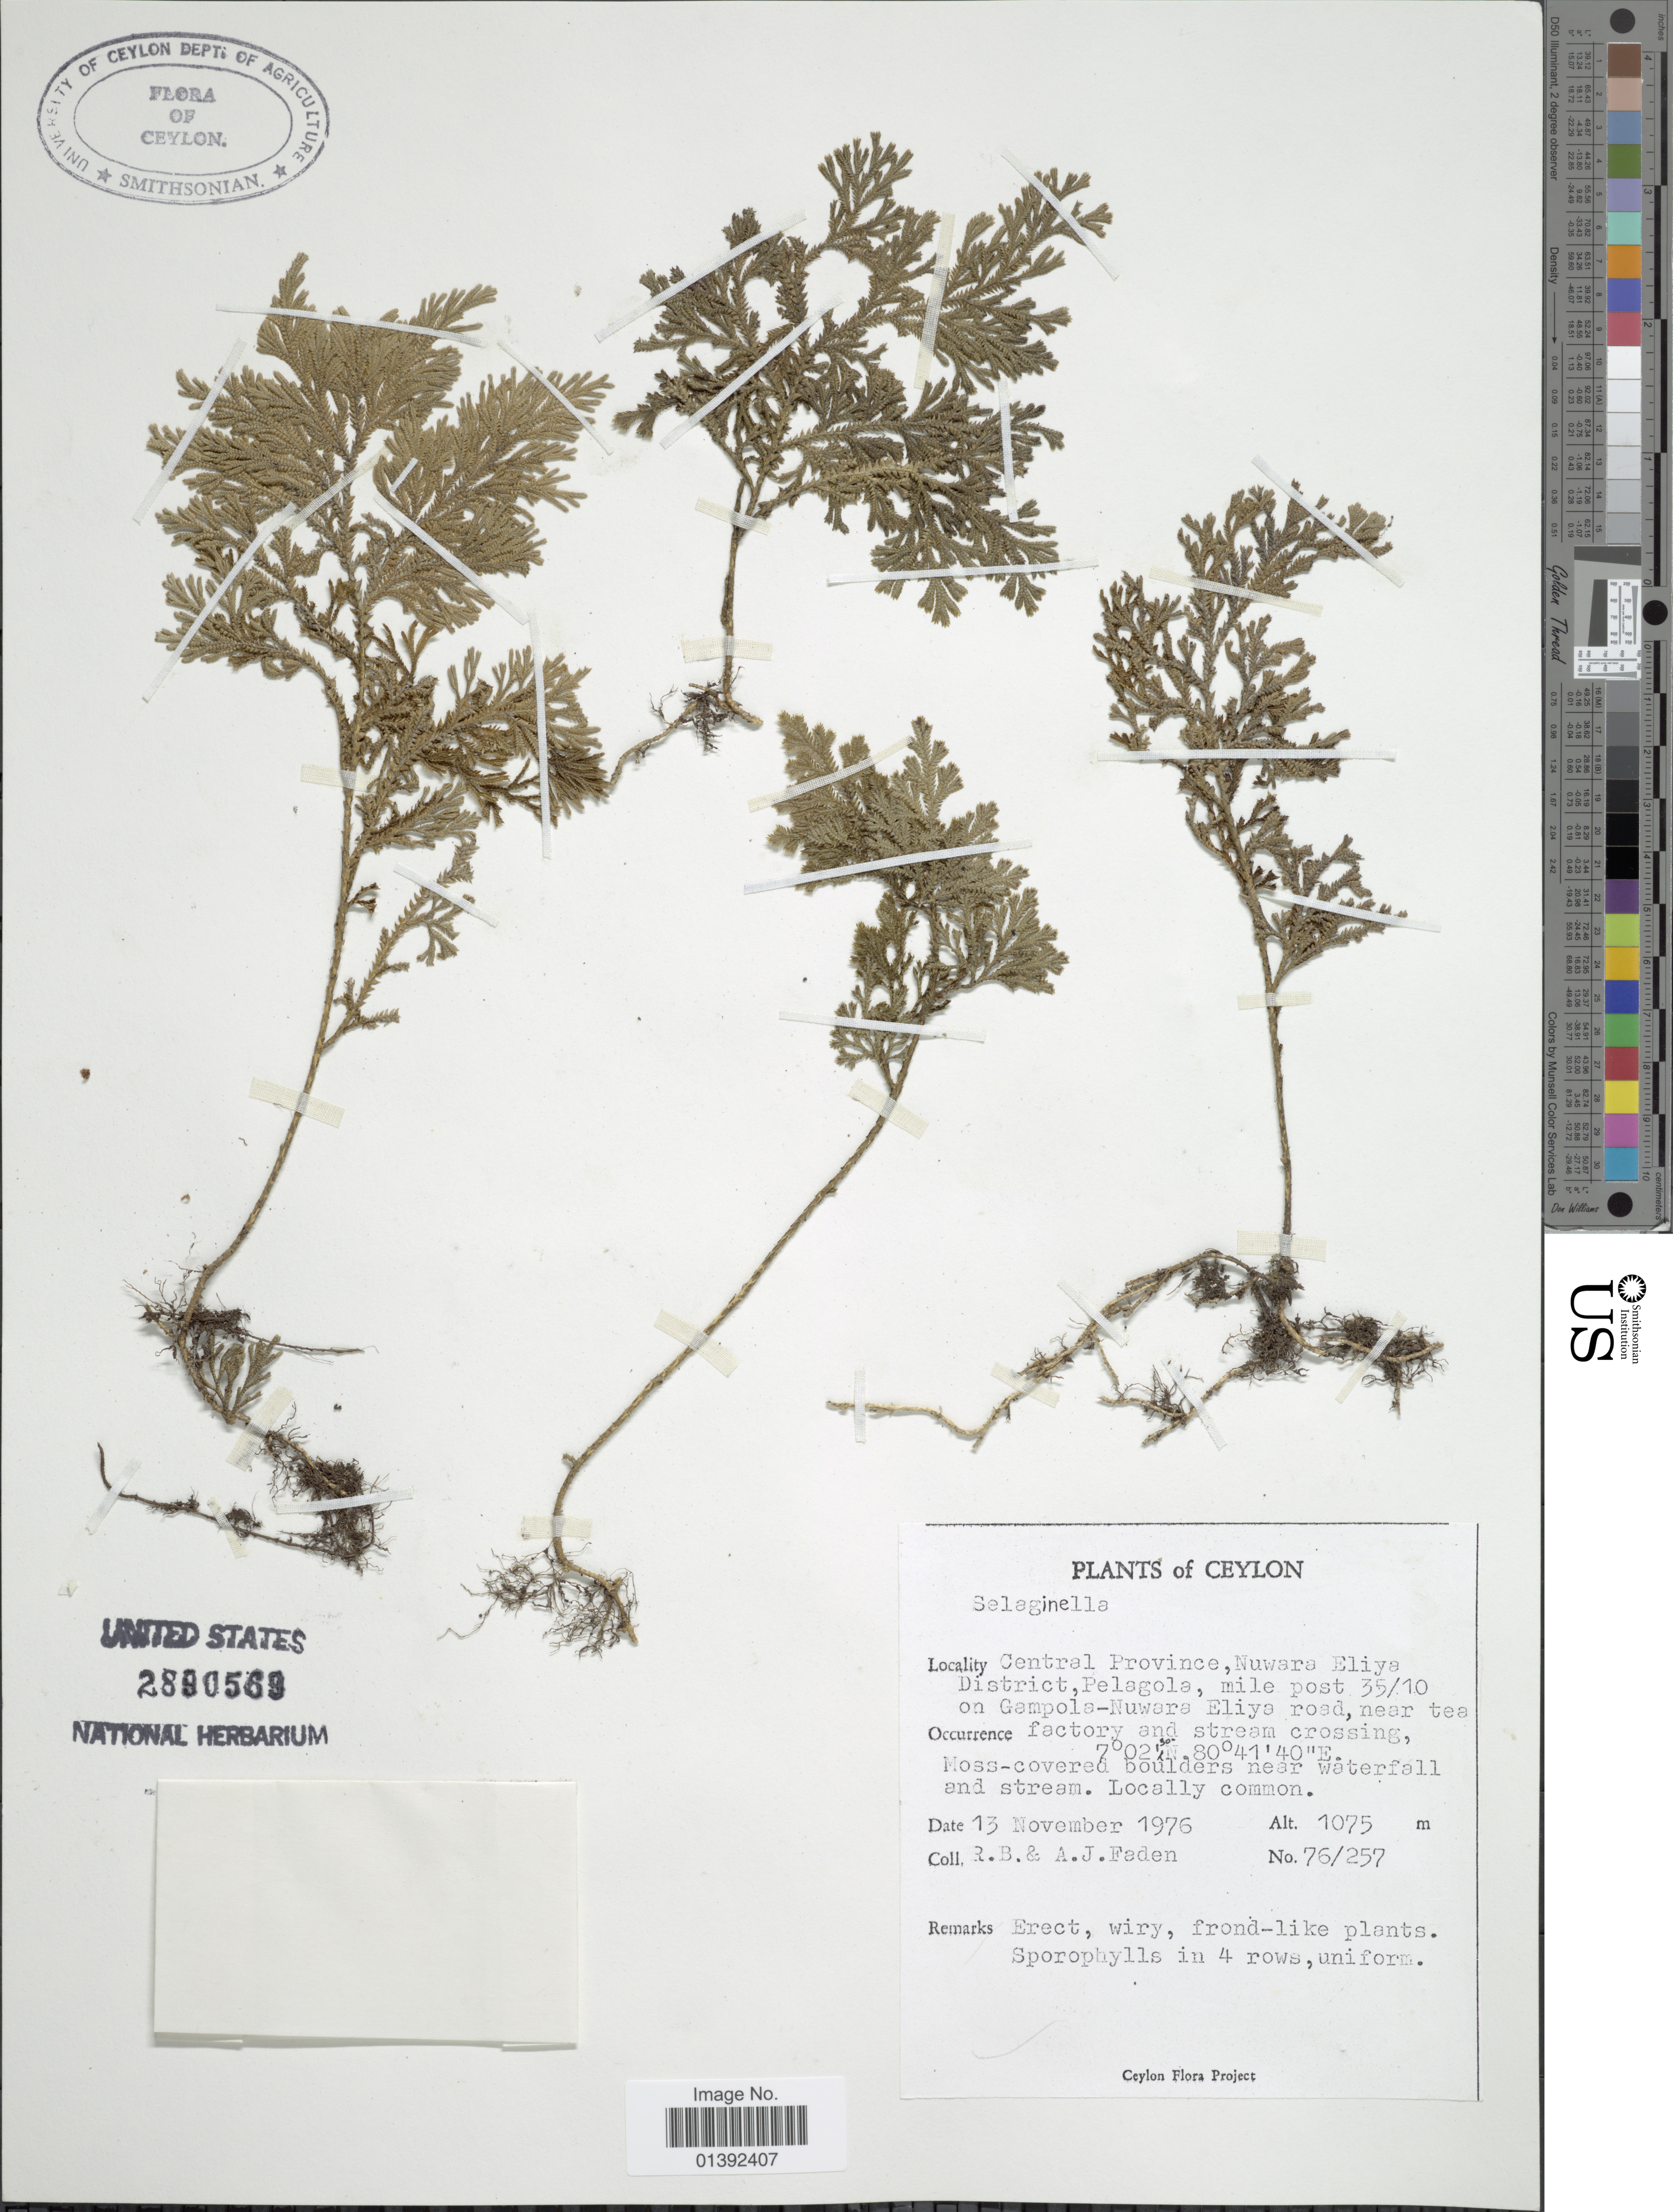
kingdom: Plantae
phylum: Tracheophyta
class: Lycopodiopsida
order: Selaginellales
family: Selaginellaceae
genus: Selaginella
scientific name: Selaginella sp.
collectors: R. B. Faden & A. J. Faden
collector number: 76/257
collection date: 1976-11-13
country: Sri Lanka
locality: Ceylon, Central Province, Nuwara Eliya District, Pelagola, mile post 35/10 on Gampola-Nuwara Eliya road, near tea factory and stream crossing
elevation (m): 1075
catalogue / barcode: US 2890568